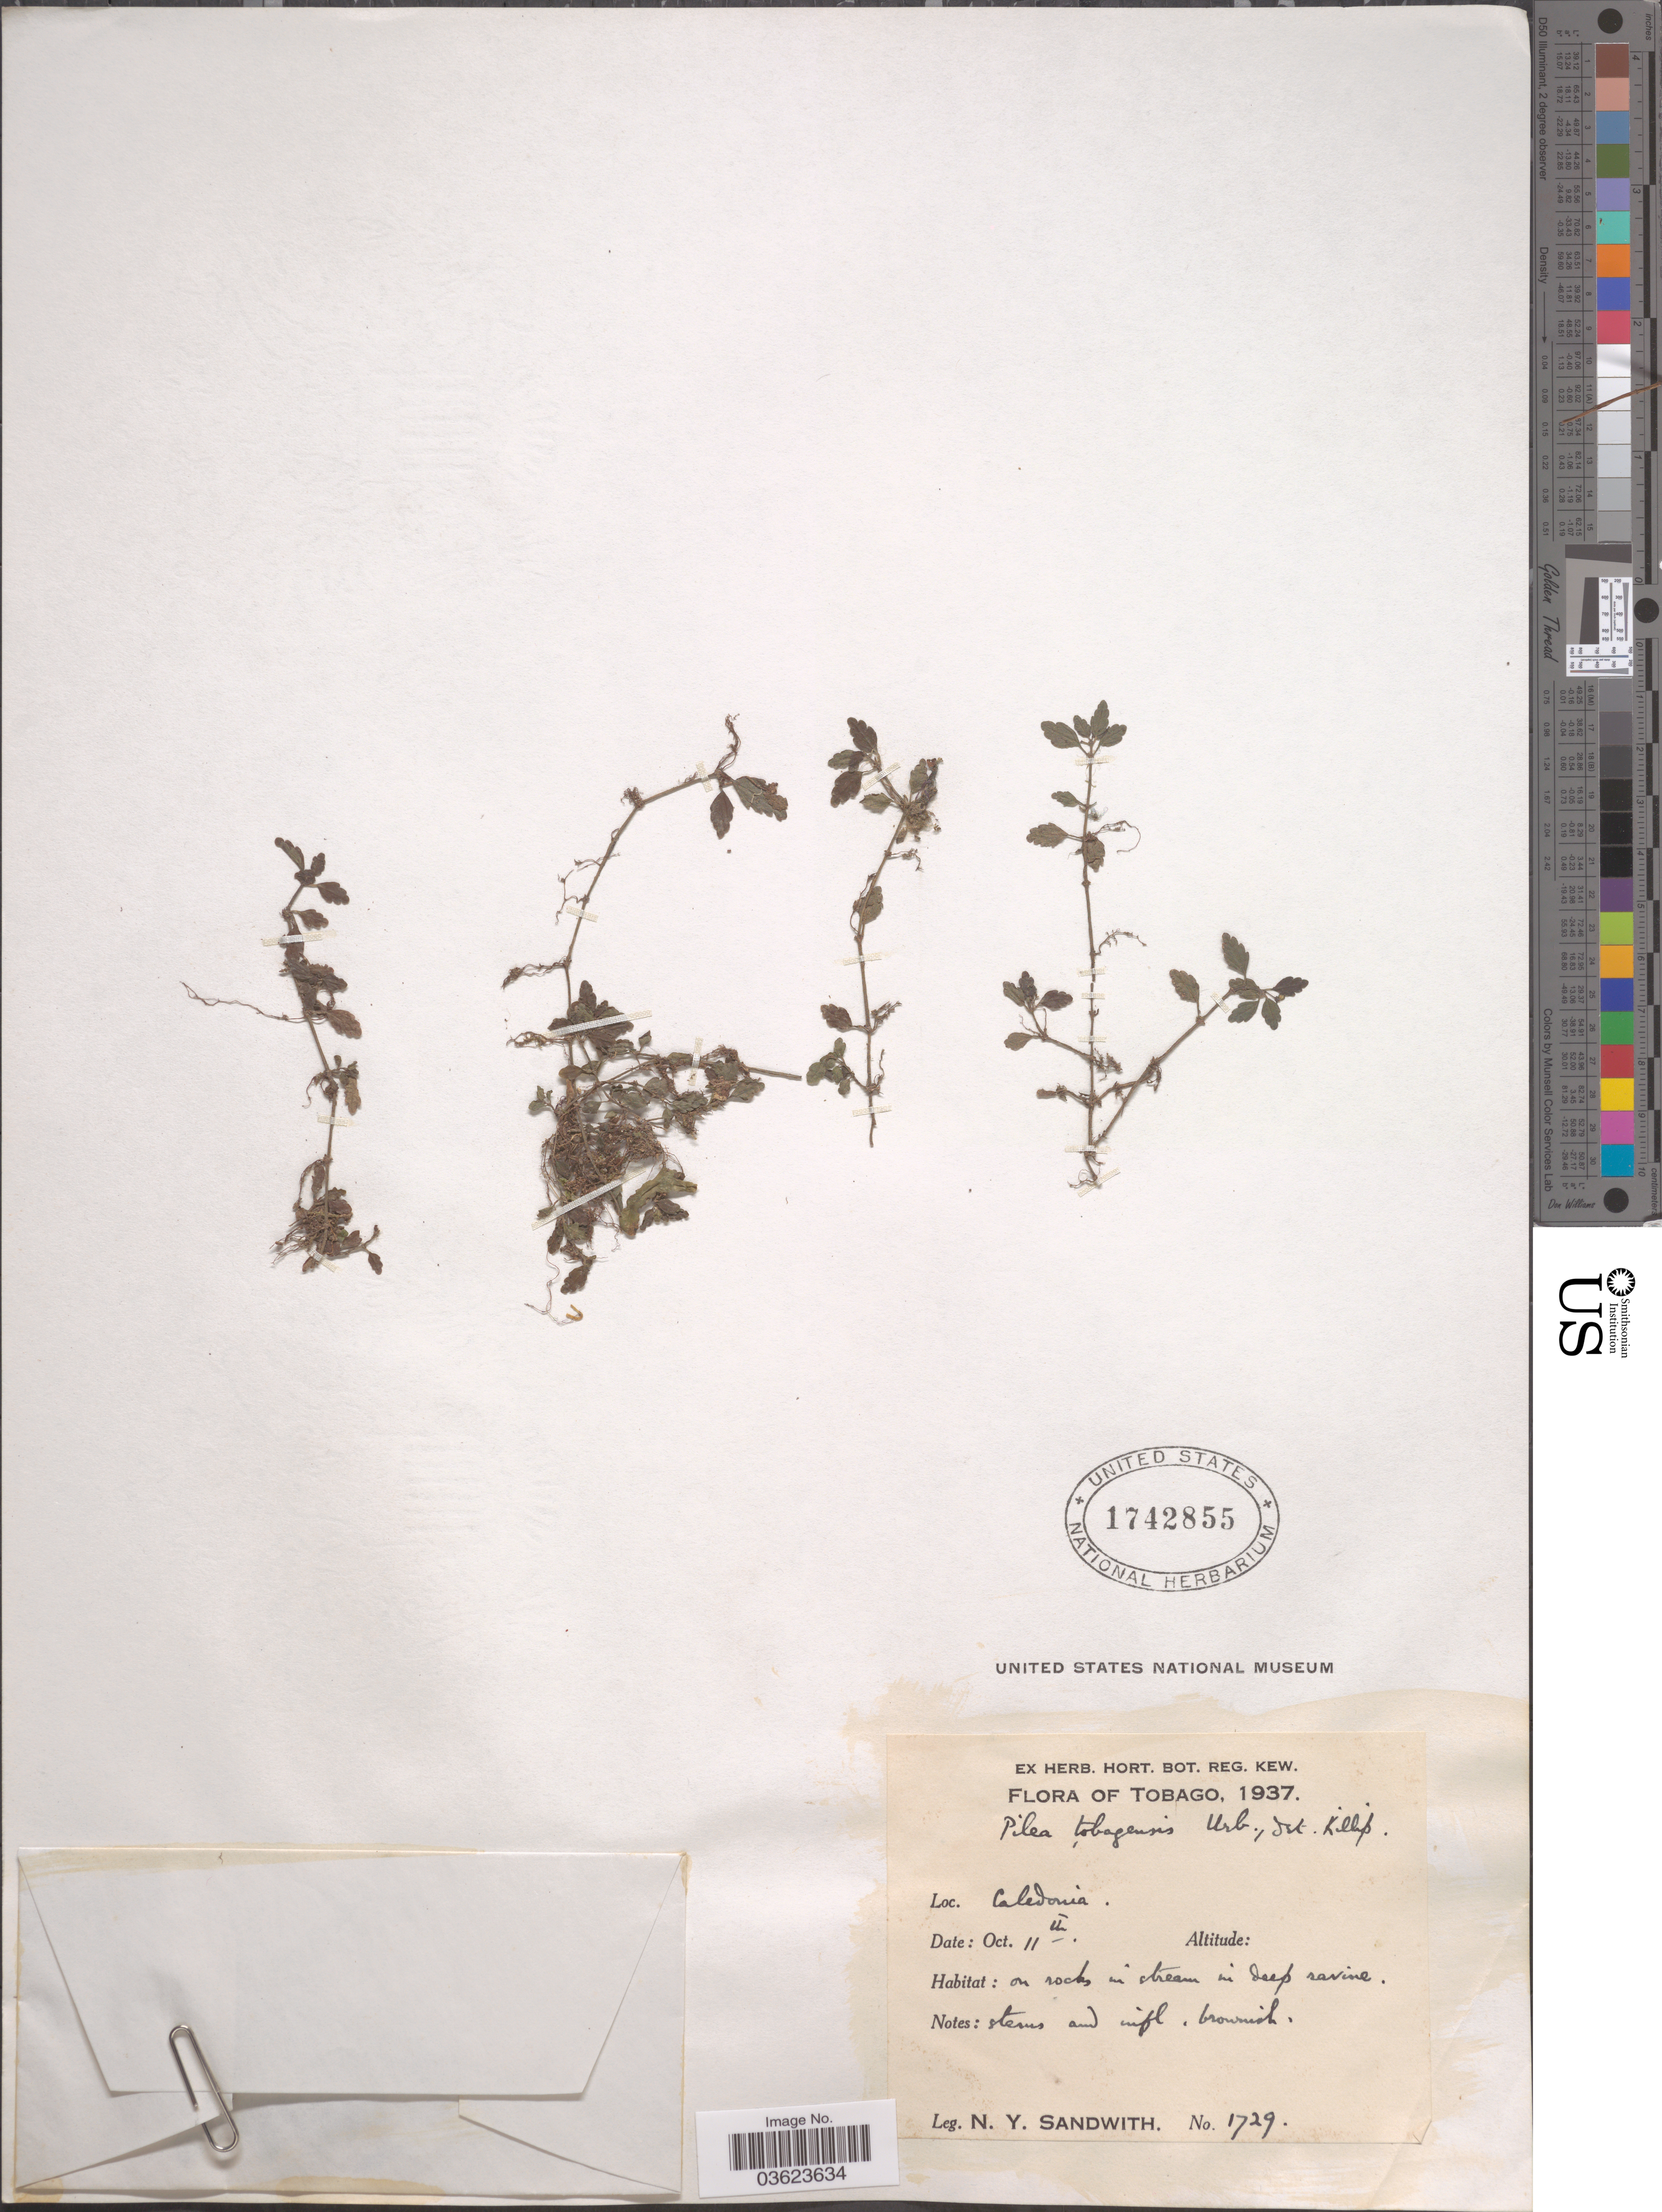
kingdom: Plantae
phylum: Tracheophyta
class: Magnoliopsida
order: Rosales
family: Urticaceae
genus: Pilea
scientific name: Pilea tobagensis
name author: Urb.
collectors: N. Y. Sandwith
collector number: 1729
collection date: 1937-10-11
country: Trinidad and Tobago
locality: Tobago. Caledonia.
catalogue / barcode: US 1742855